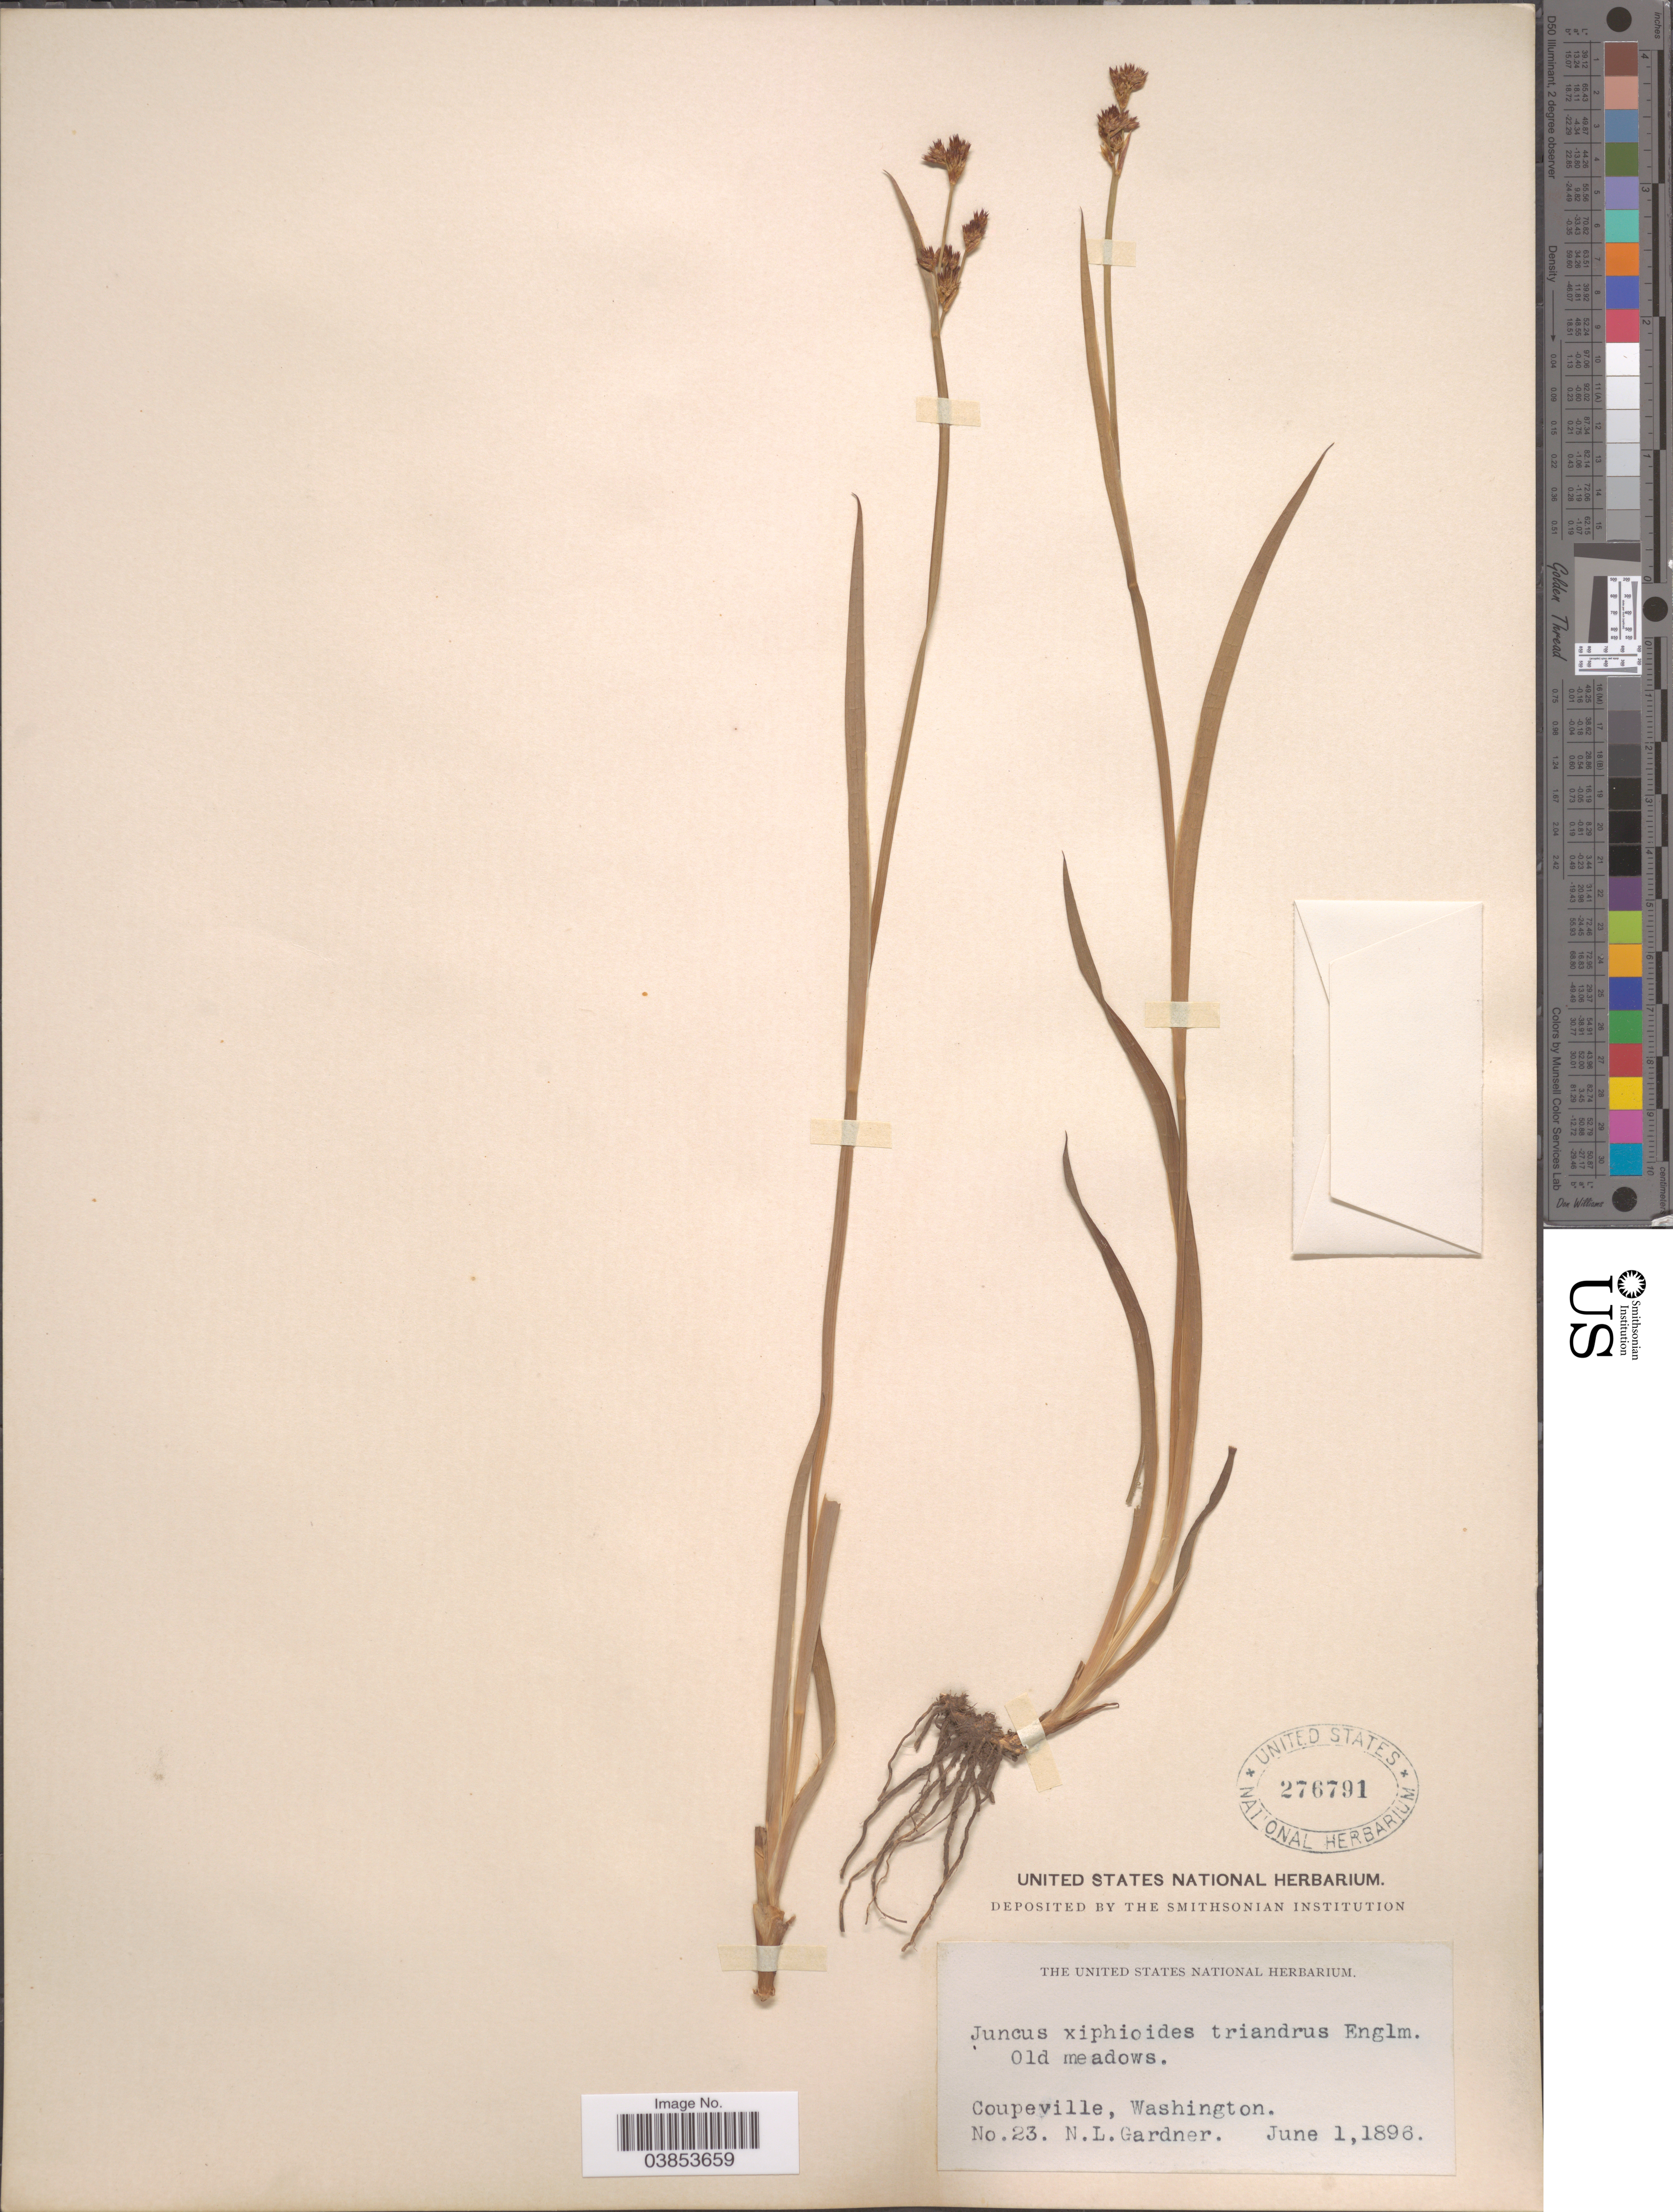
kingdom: Plantae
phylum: Tracheophyta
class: Liliopsida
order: Poales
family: Juncaceae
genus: Juncus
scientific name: Juncus ensifolius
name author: Wikstr.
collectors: N. Gardner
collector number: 23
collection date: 1896-06-01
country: United States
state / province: Washington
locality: Old meadows, Coupeville.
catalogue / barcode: US 276791